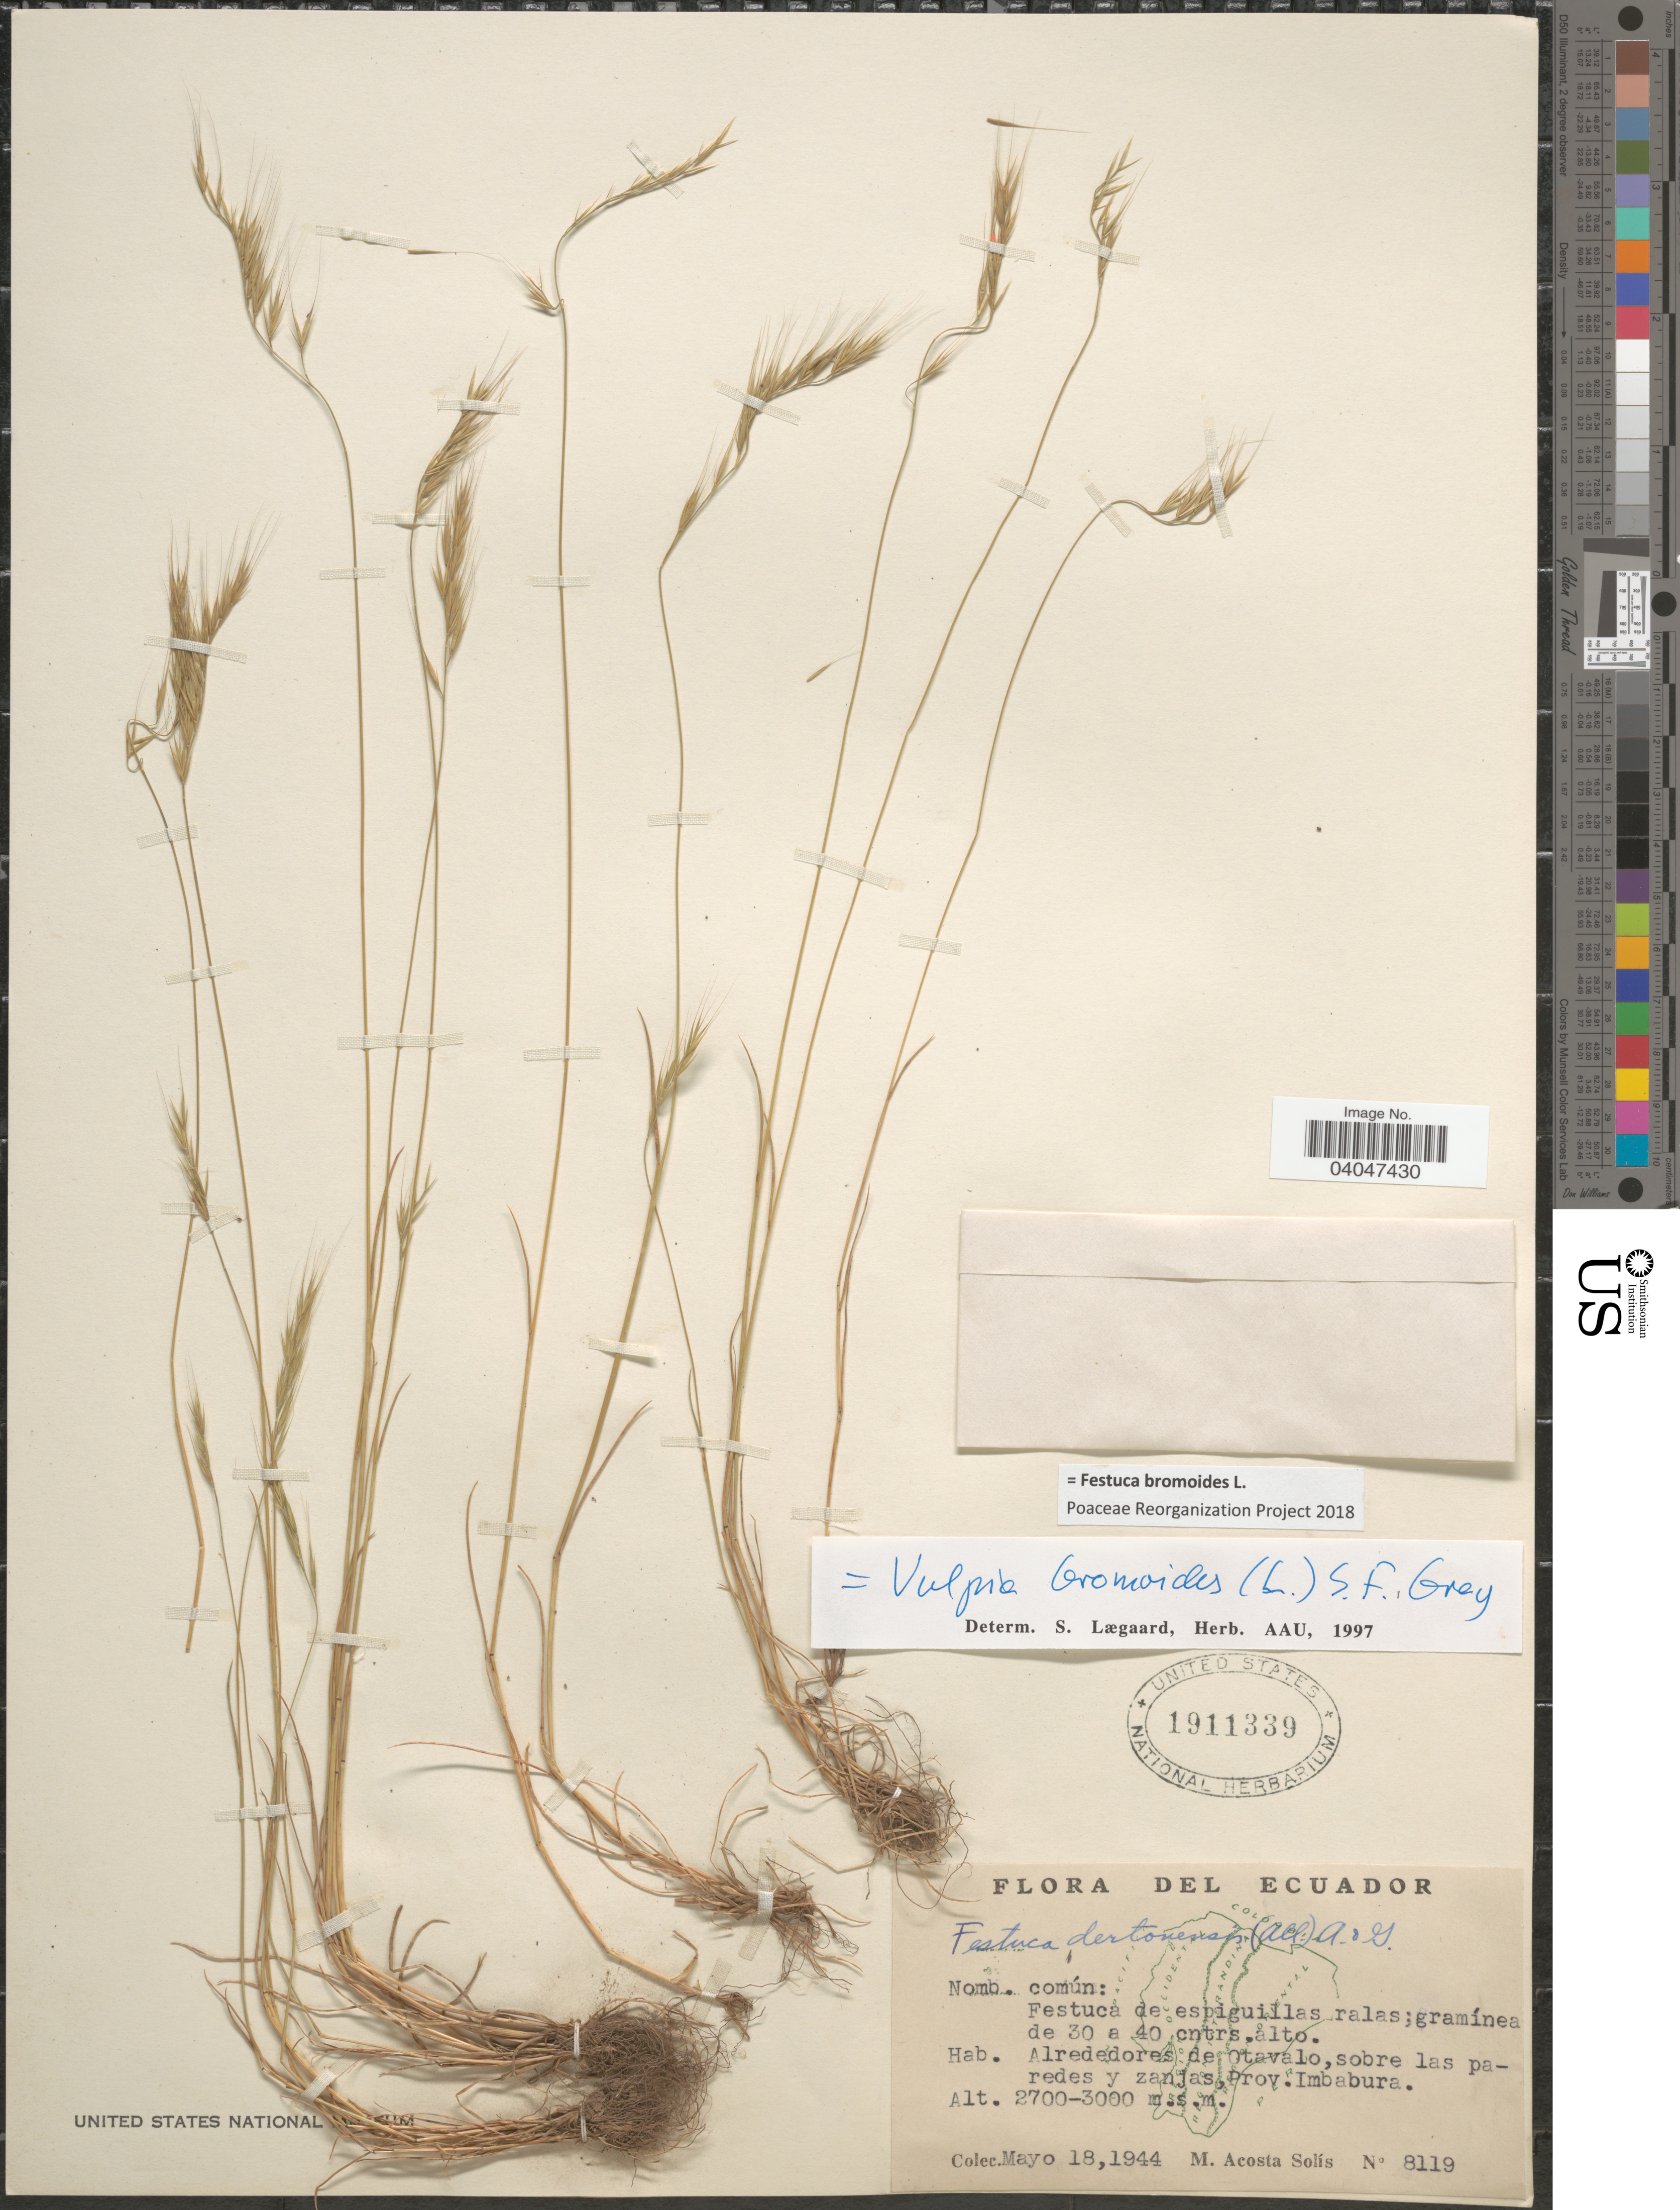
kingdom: Plantae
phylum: Tracheophyta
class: Liliopsida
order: Poales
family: Poaceae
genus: Festuca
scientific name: Festuca bromoides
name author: L.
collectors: M. Acosta Solis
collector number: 8119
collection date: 1944-05-18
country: Ecuador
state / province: Imbabura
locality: Alrededores de Otavalo, sobre las paredes y zanjas.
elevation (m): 2700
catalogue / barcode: US 1911339